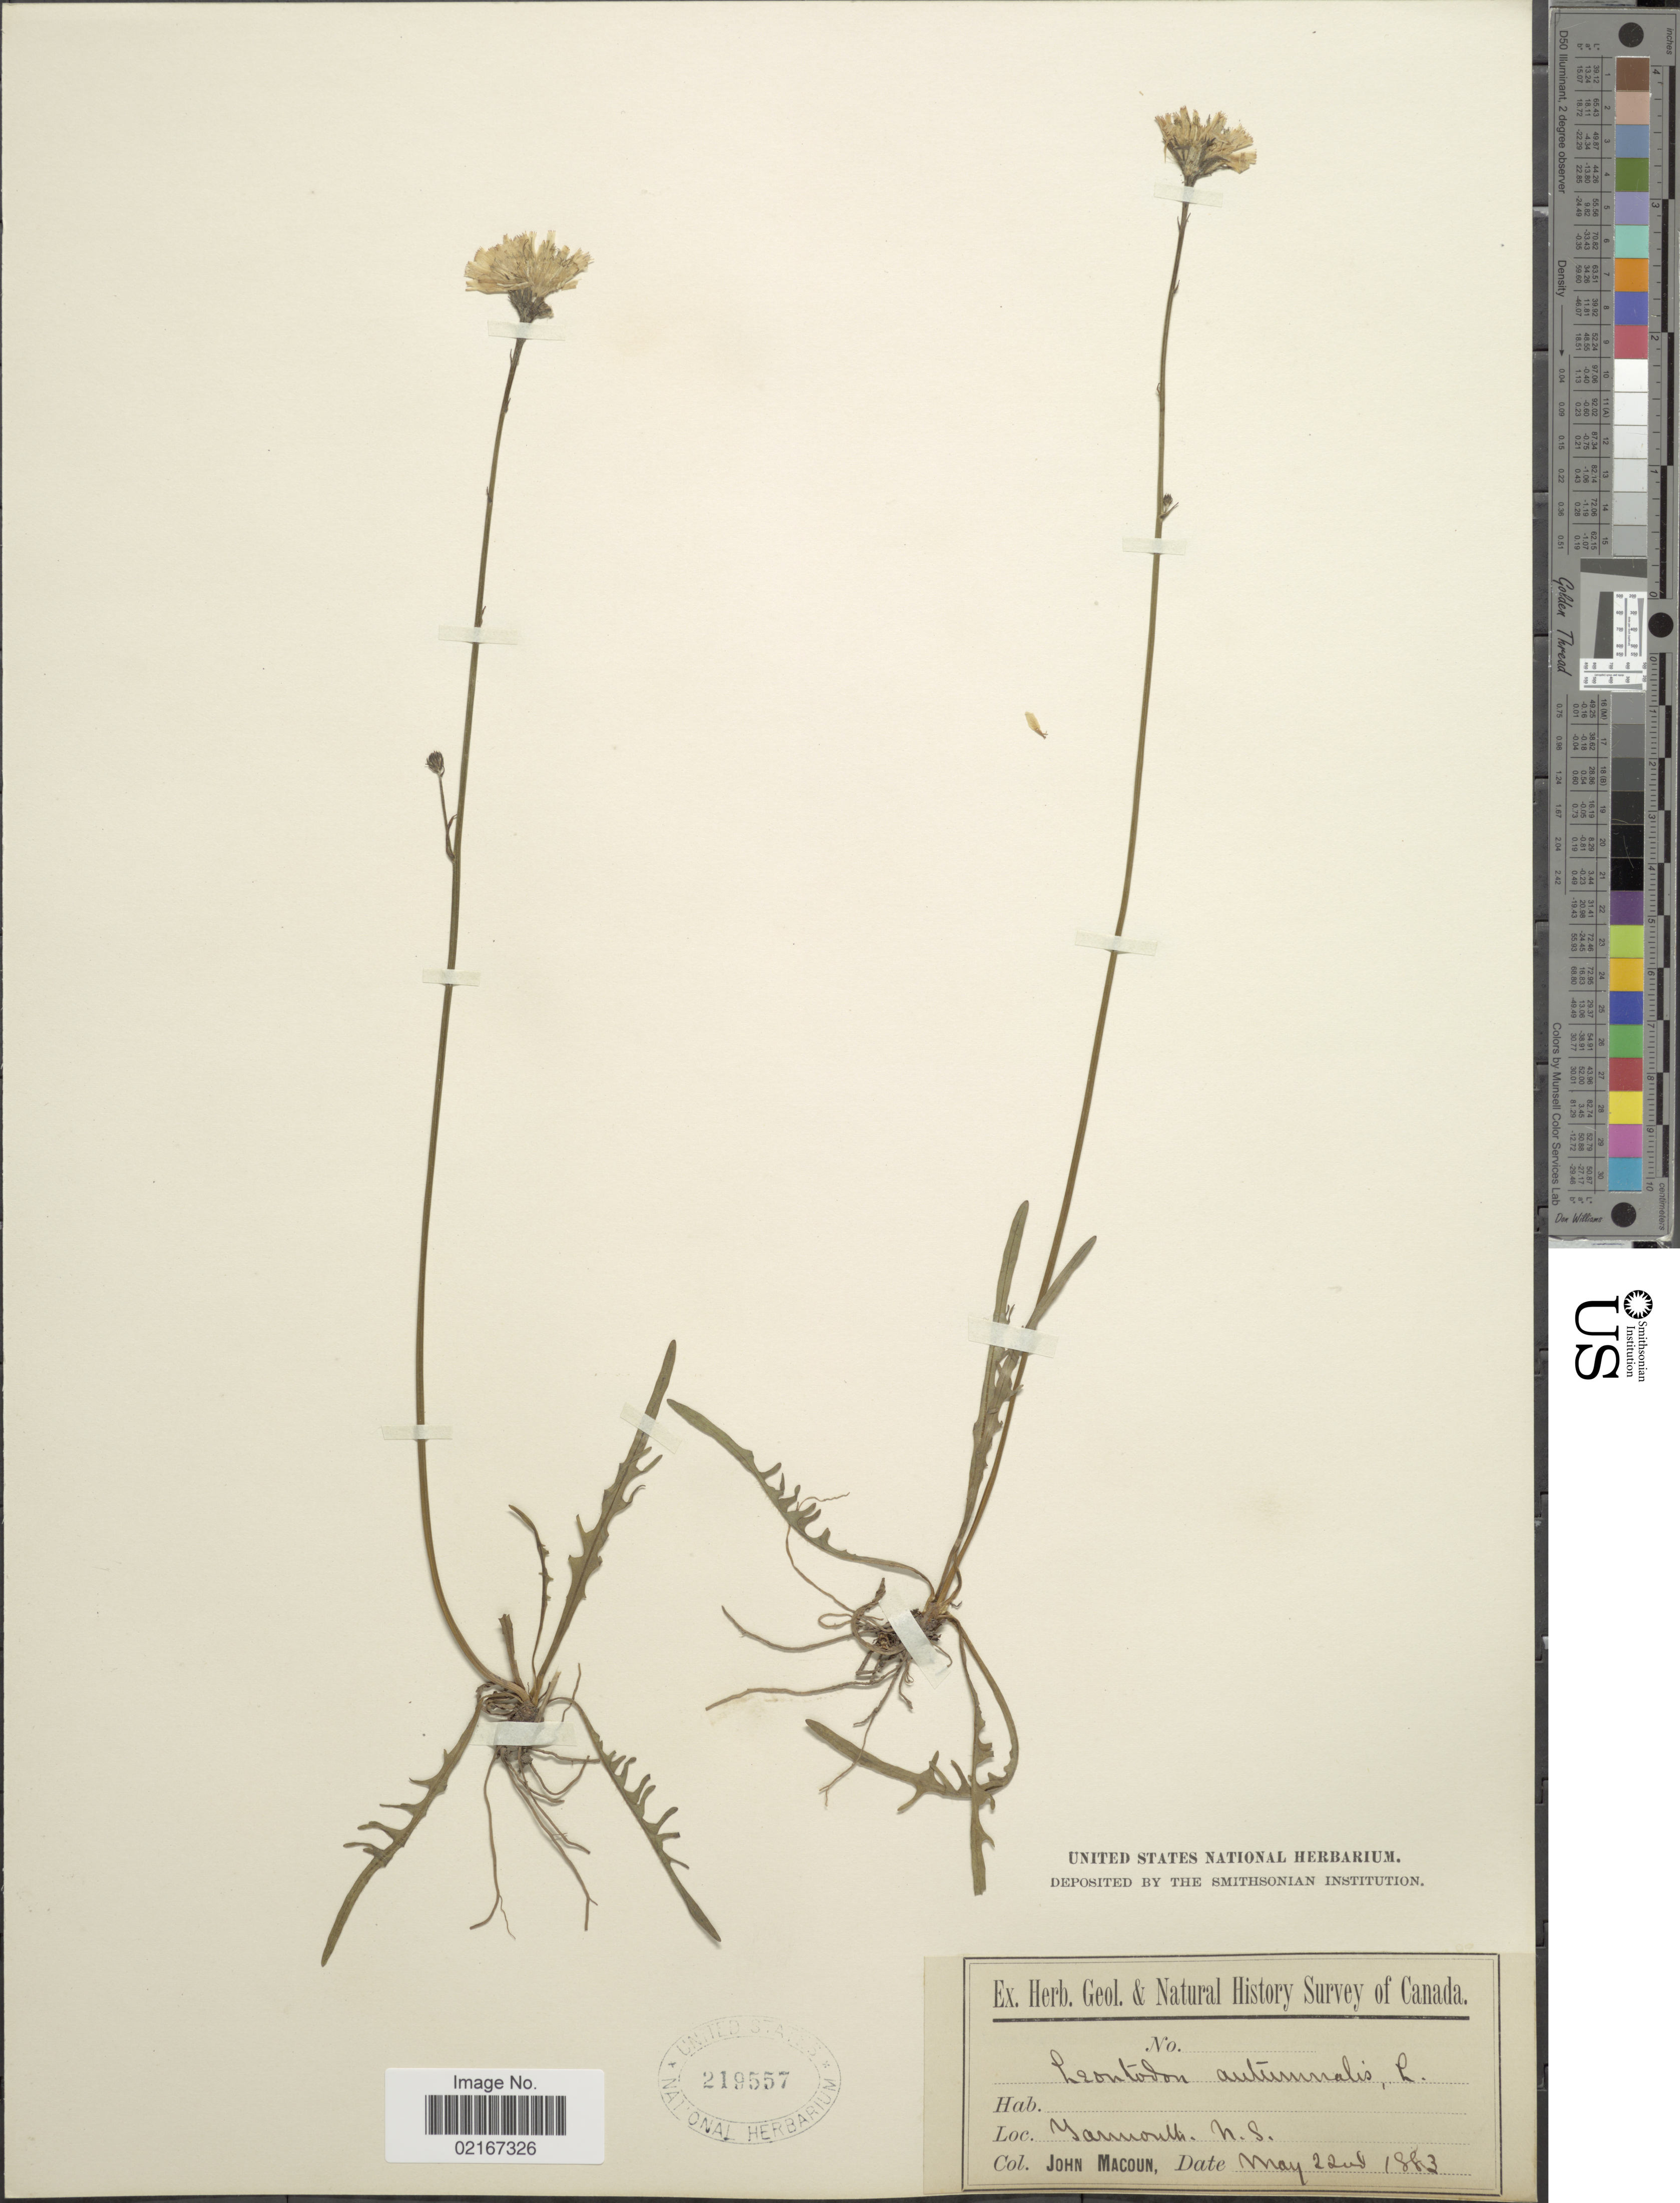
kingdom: Plantae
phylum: Tracheophyta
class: Magnoliopsida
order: Asterales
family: Asteraceae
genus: Scorzoneroides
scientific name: Scorzoneroides autumnalis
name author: (L.) Moench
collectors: J. Macoun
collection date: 1883-05-22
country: Canada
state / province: Nova Scotia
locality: Yarmouth, N. S.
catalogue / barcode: US 219557